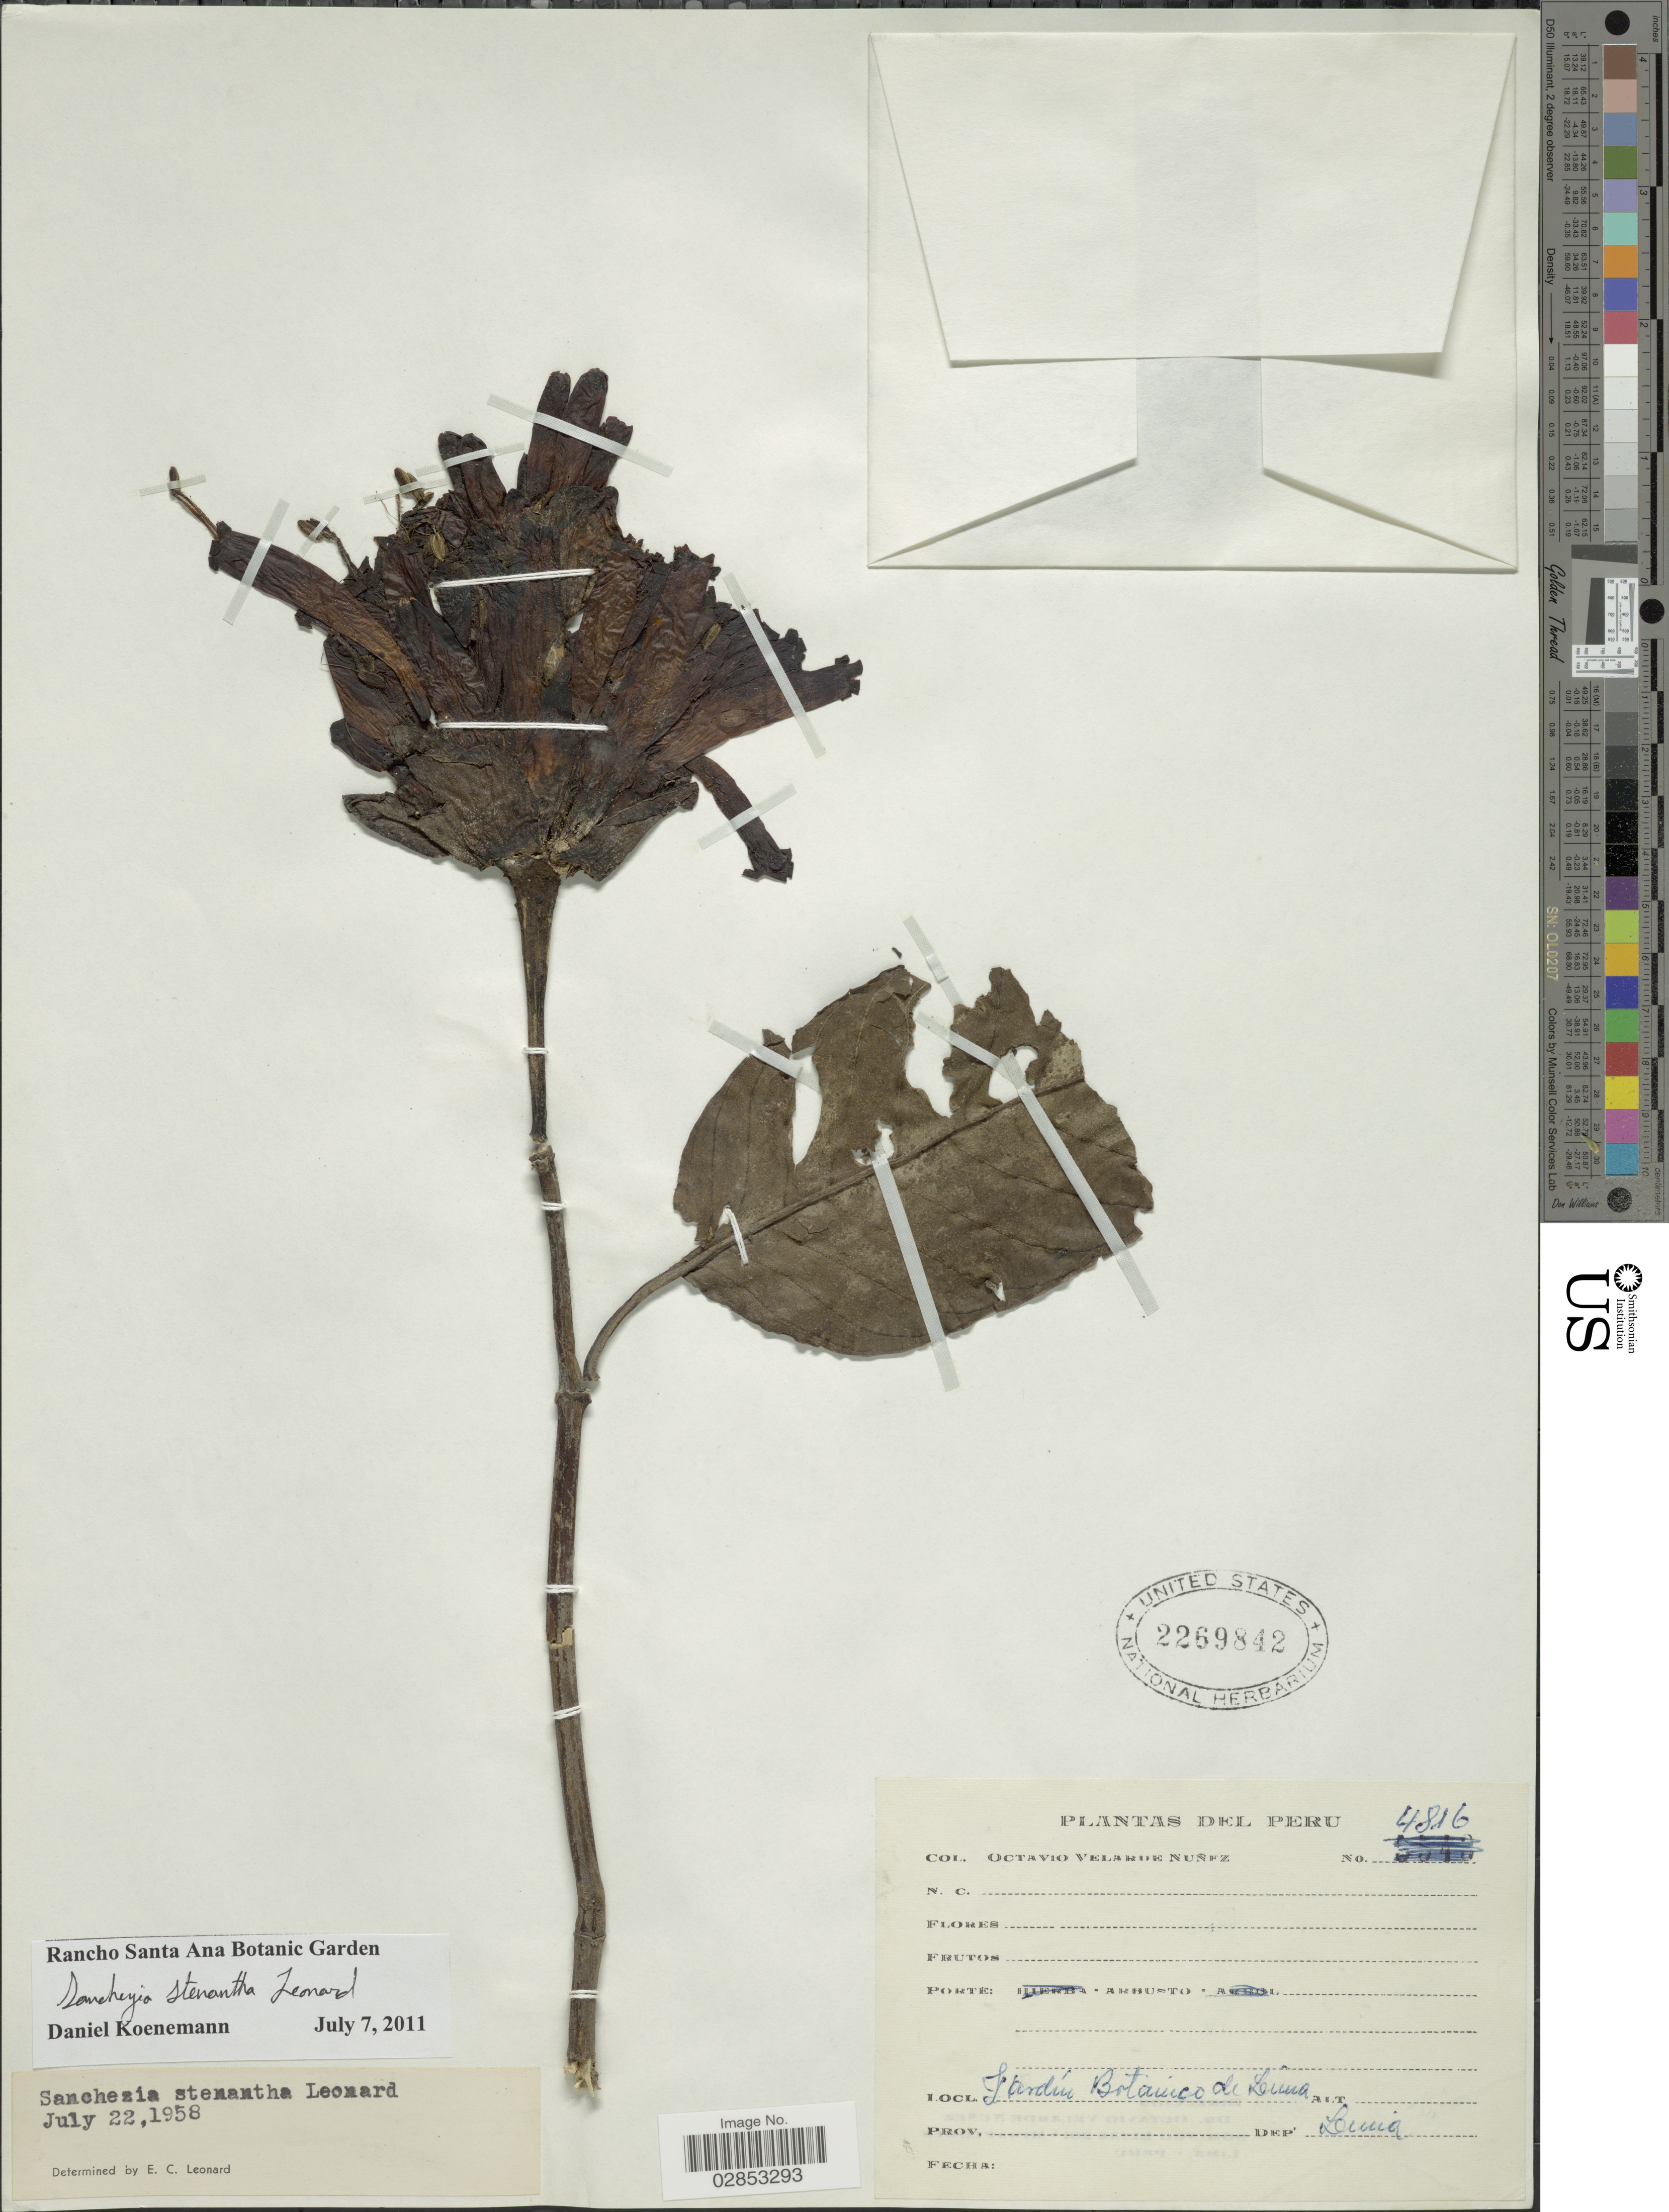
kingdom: Plantae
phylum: Tracheophyta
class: Magnoliopsida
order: Lamiales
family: Acanthaceae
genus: Sanchezia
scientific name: Sanchezia ovata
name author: Ruiz & Pav.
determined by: Azevedo, Igor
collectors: O. Velarde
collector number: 4816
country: Peru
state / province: Lima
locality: Jardín Botanico de Lima.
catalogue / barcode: US 2269842